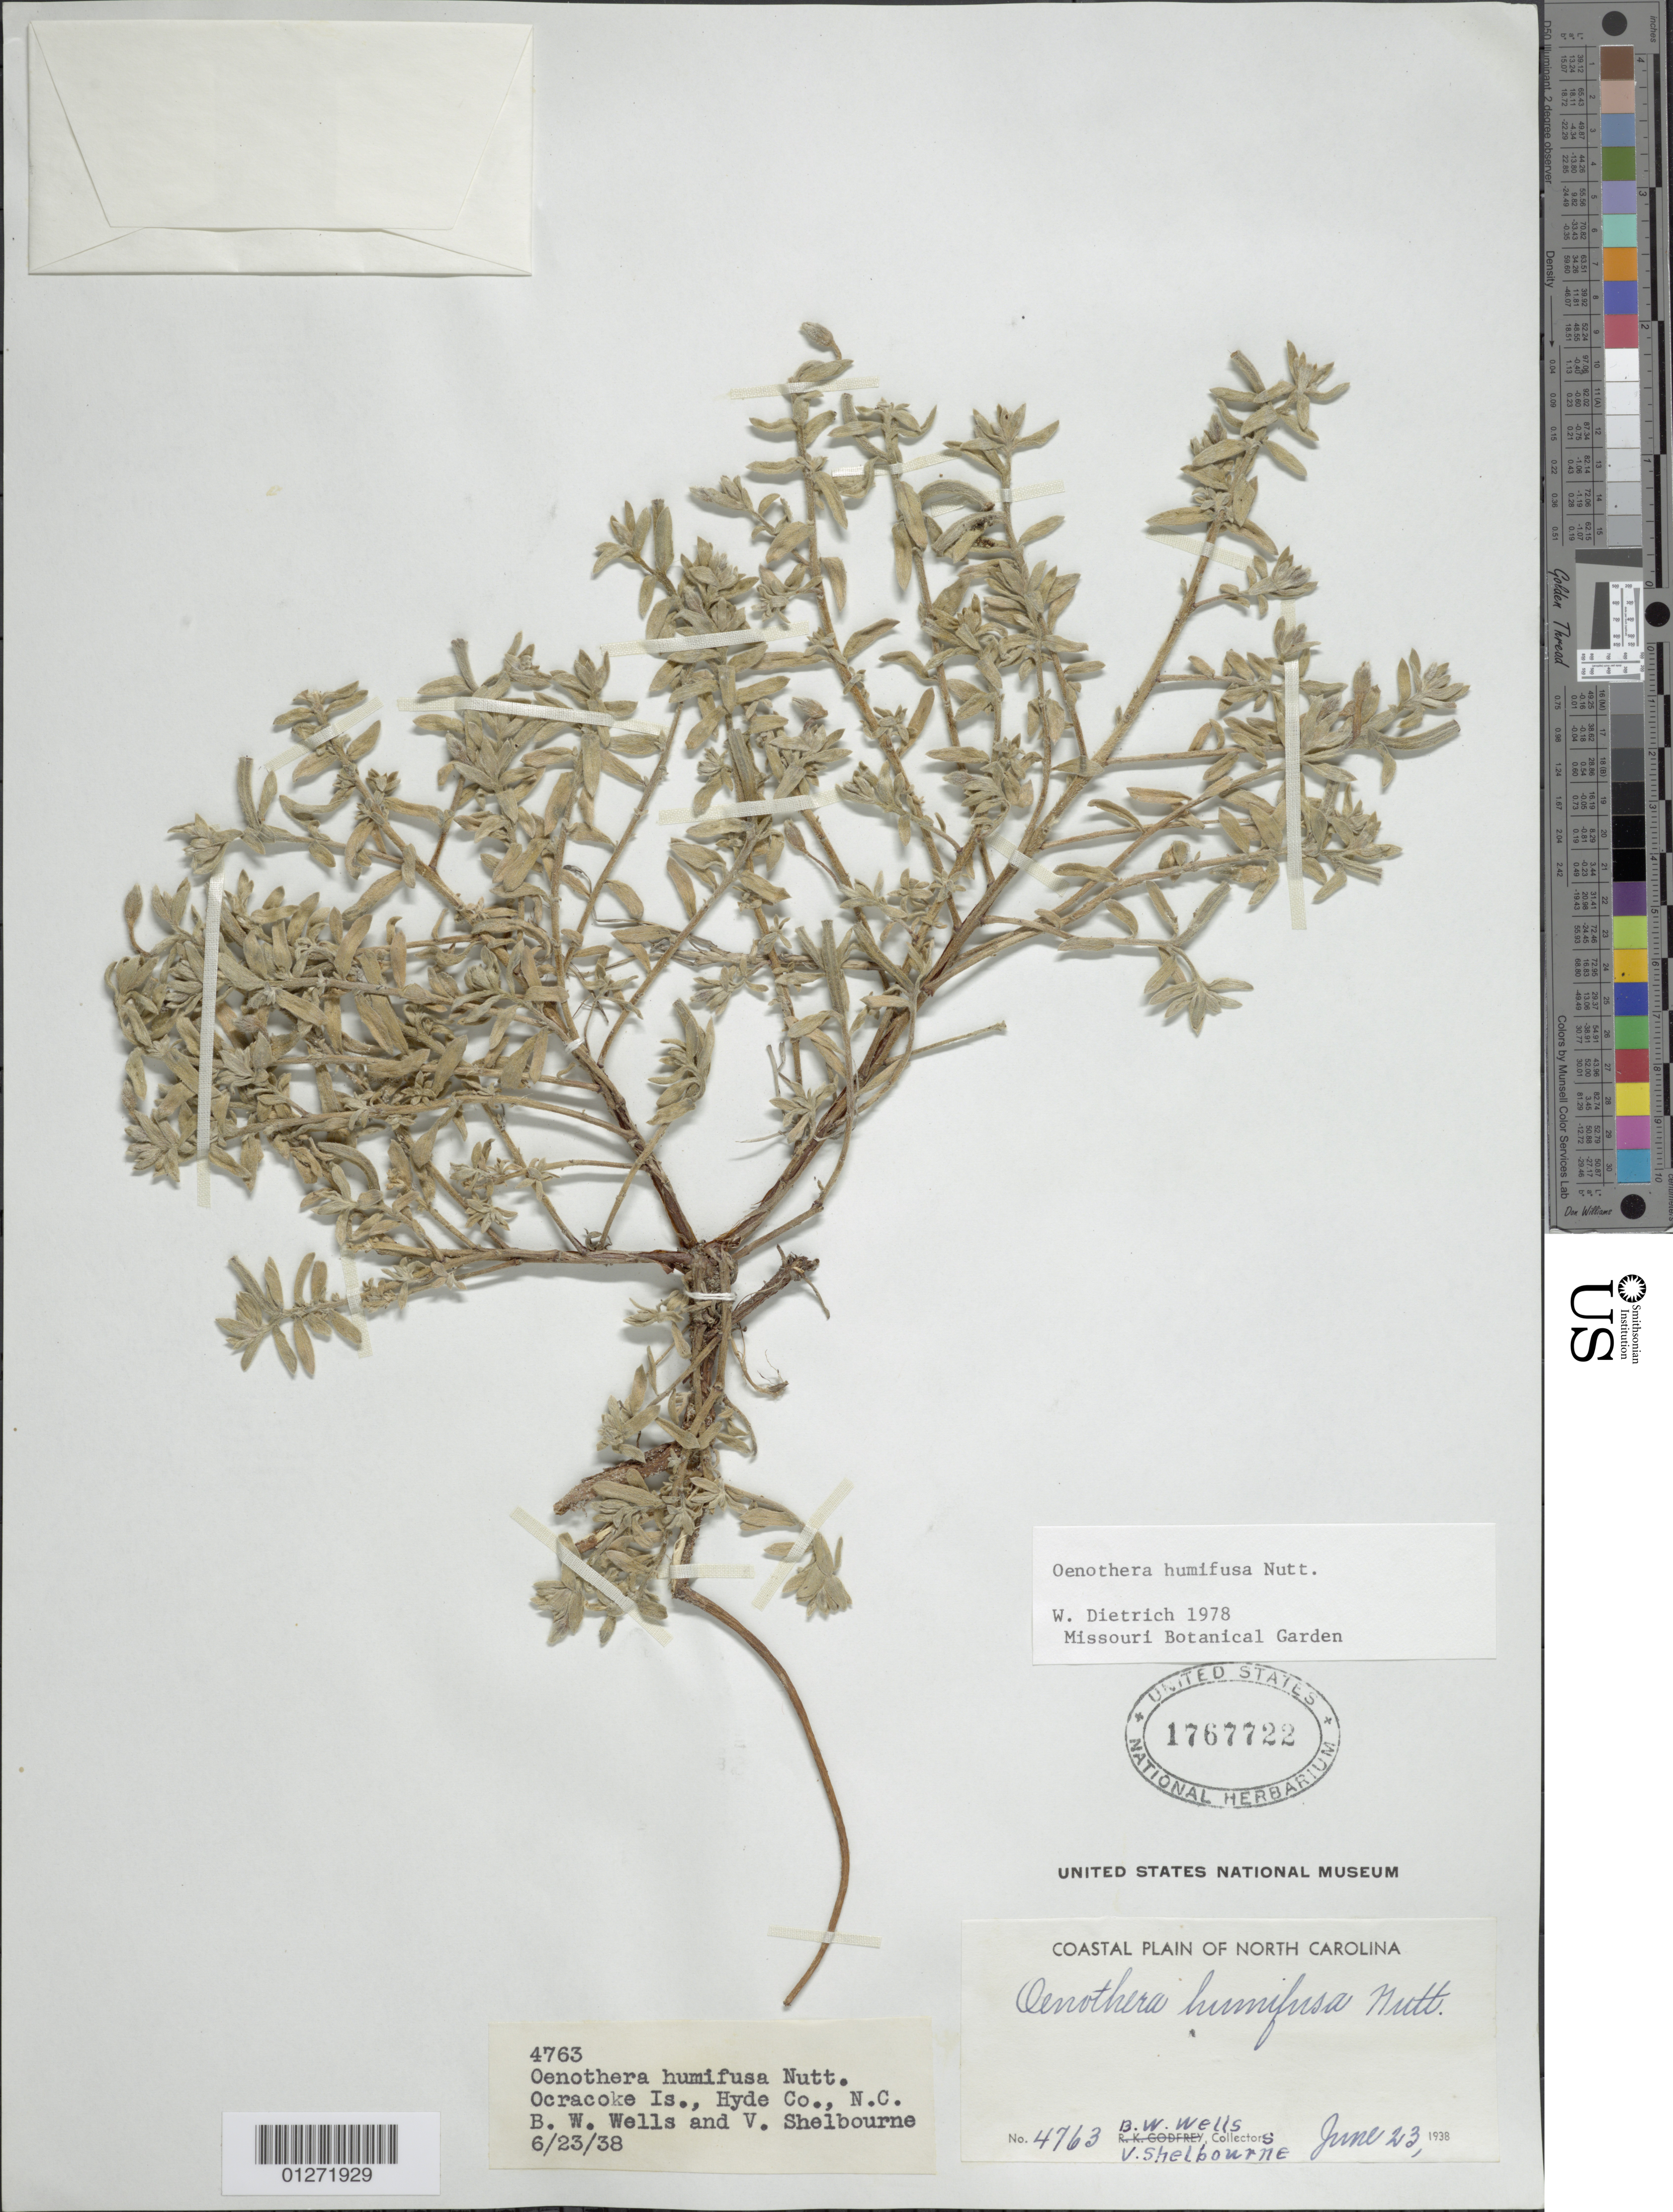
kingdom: Plantae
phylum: Tracheophyta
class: Magnoliopsida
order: Myrtales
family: Onagraceae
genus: Oenothera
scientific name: Oenothera humifusa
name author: Nutt.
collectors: B. Wells & V. Shelbourne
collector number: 4763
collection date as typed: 23 Jun 1938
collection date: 1938-06-23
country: United States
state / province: North Carolina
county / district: Hyde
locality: Ocracoke island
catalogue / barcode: US 1767722